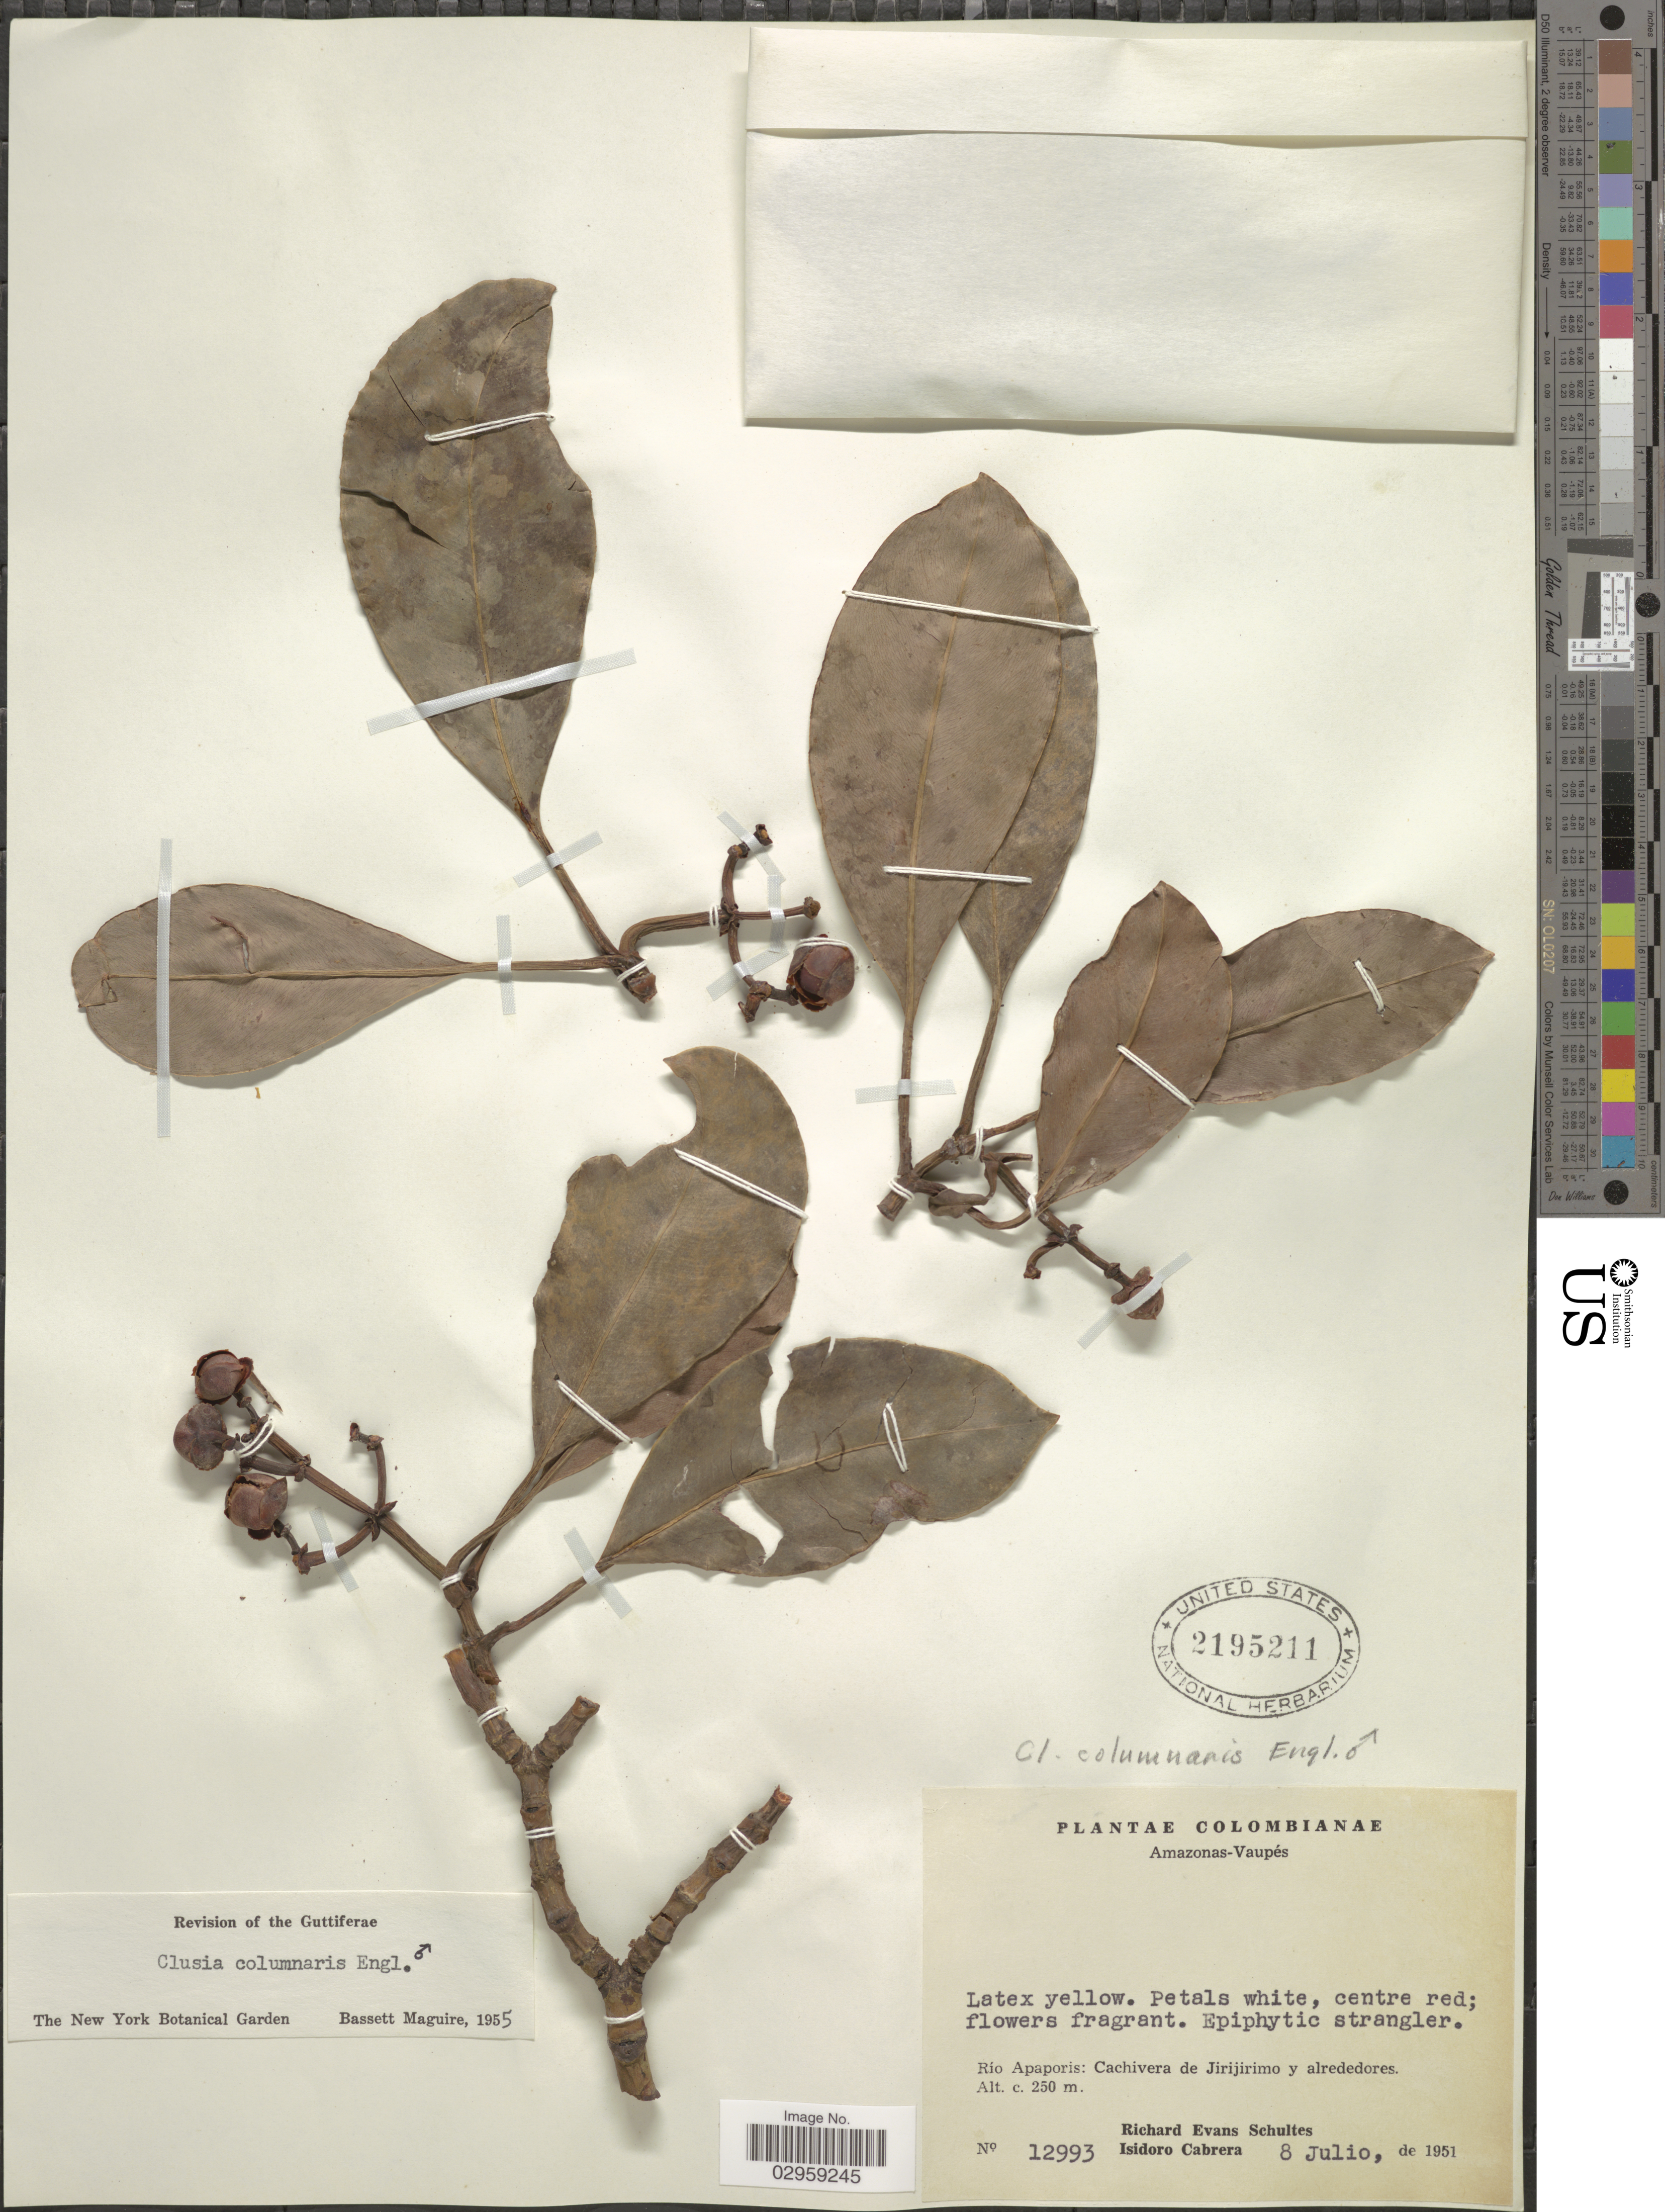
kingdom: Plantae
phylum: Tracheophyta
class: Magnoliopsida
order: Malpighiales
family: Clusiaceae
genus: Clusia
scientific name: Clusia columnaris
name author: Engl.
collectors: R. E. Schultes & I. Cabrera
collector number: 12993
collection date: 1951-07-08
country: Colombia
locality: Amazonas-Vaupés. Río Apaporis: Cachivera de Jirijirimo y alrededores.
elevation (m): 250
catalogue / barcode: US 2195211